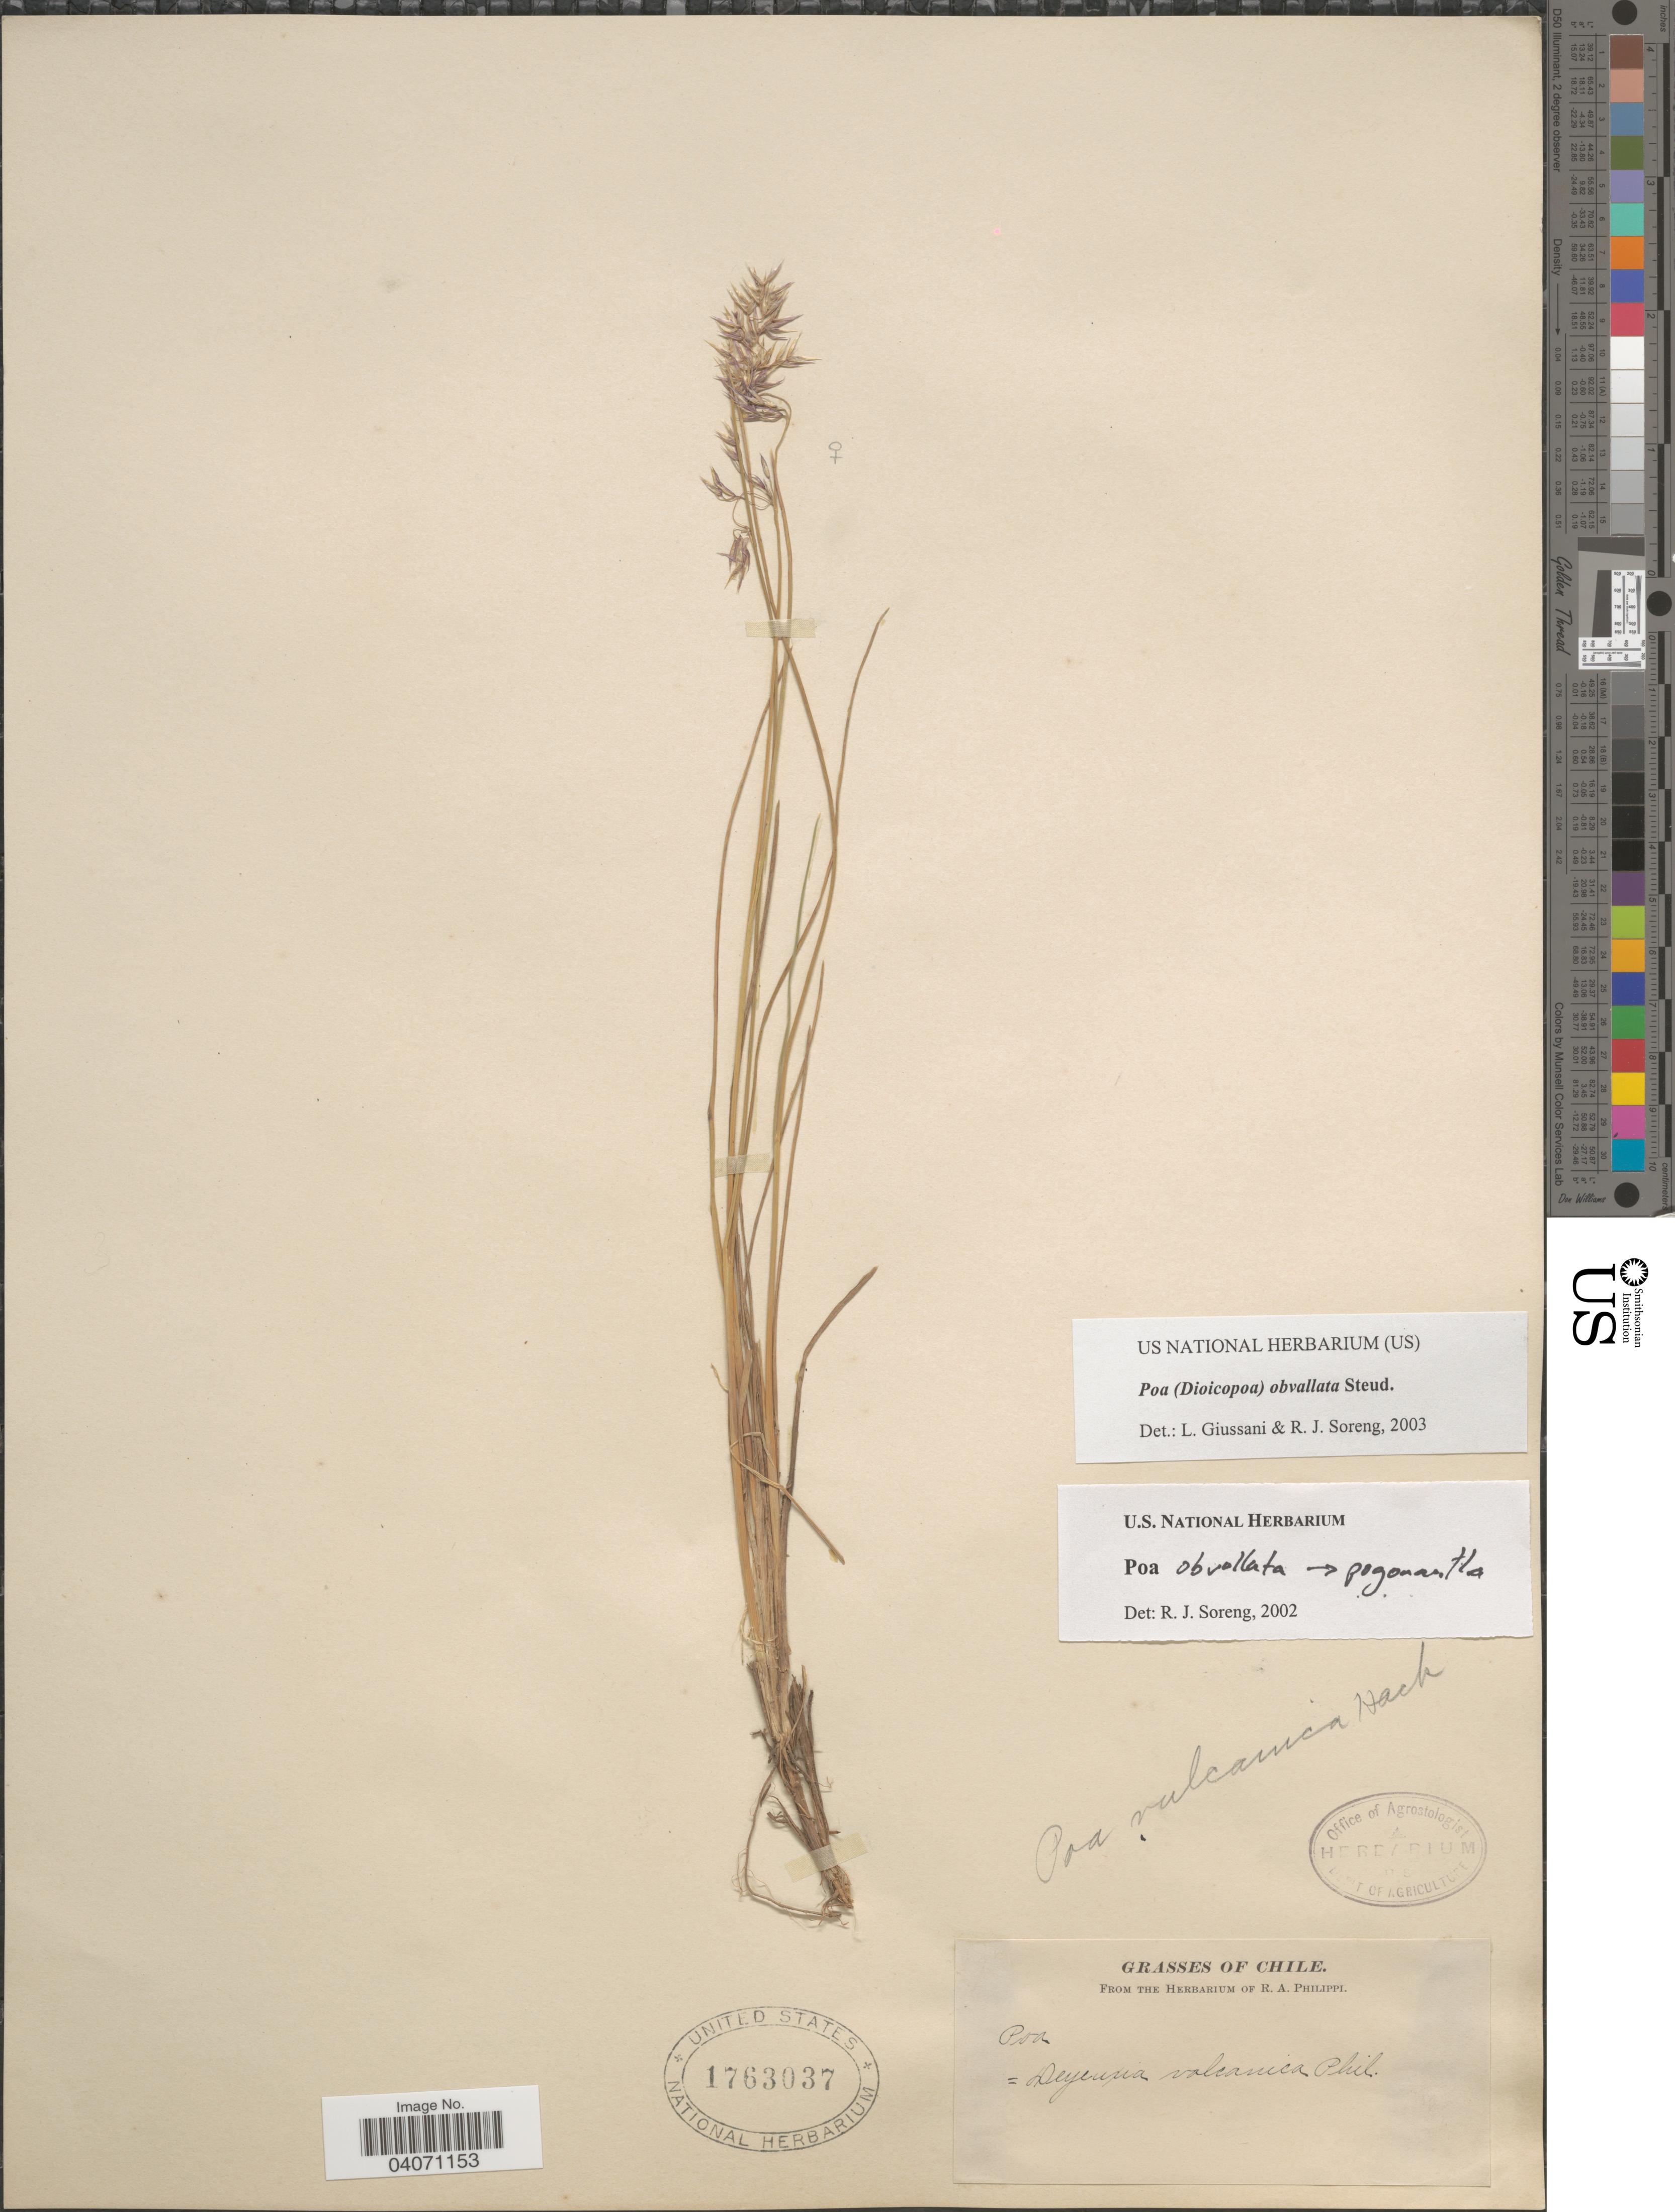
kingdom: Plantae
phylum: Tracheophyta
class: Liliopsida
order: Poales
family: Poaceae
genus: Poa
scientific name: Poa obvallata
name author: Steud.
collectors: ex. herb. R.A. Philippi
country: Chile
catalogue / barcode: US 1763037